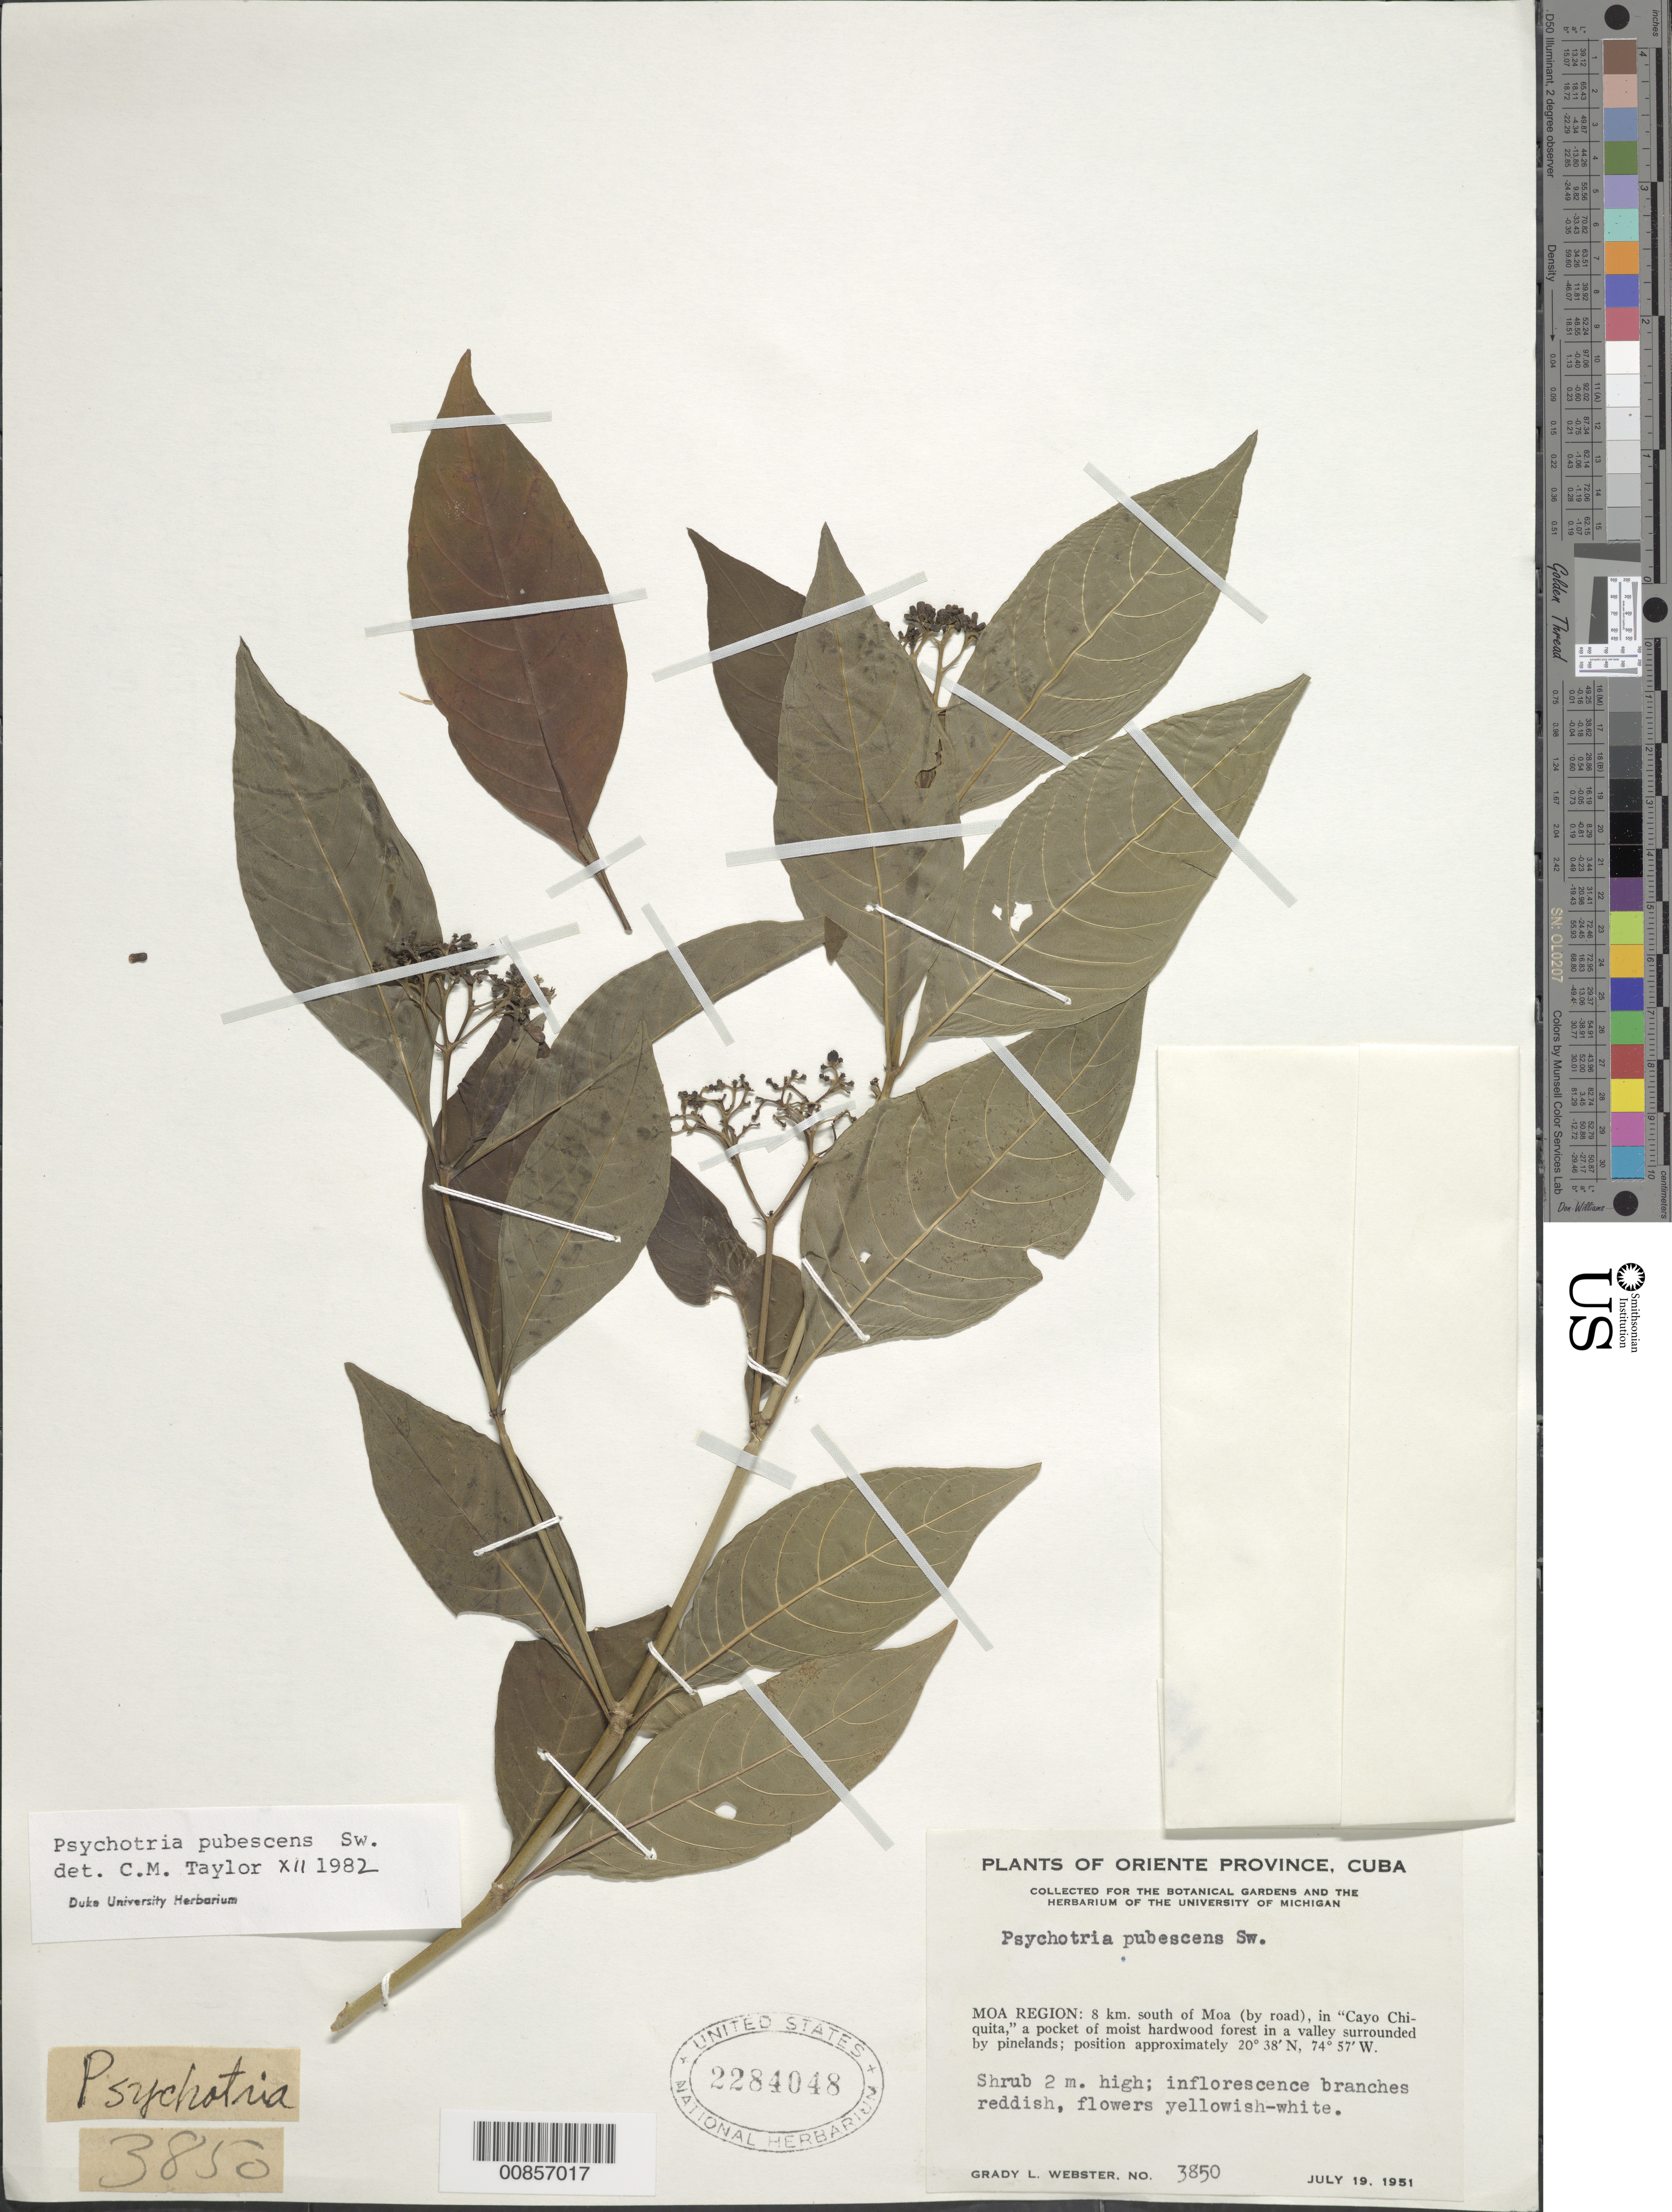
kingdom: Plantae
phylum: Tracheophyta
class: Magnoliopsida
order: Gentianales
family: Rubiaceae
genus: Psychotria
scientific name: Psychotria pubescens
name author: Sw.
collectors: G. L. Webster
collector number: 3850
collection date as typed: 19 Jul 1951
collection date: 1951-07-19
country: Cuba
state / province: Oriente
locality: Moa Region: 8 km south of Moa (by road), in "Cayo Chiquita"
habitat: In pocket of moist hardwood forest in valley surrounded by pinelands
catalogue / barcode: US 2284048